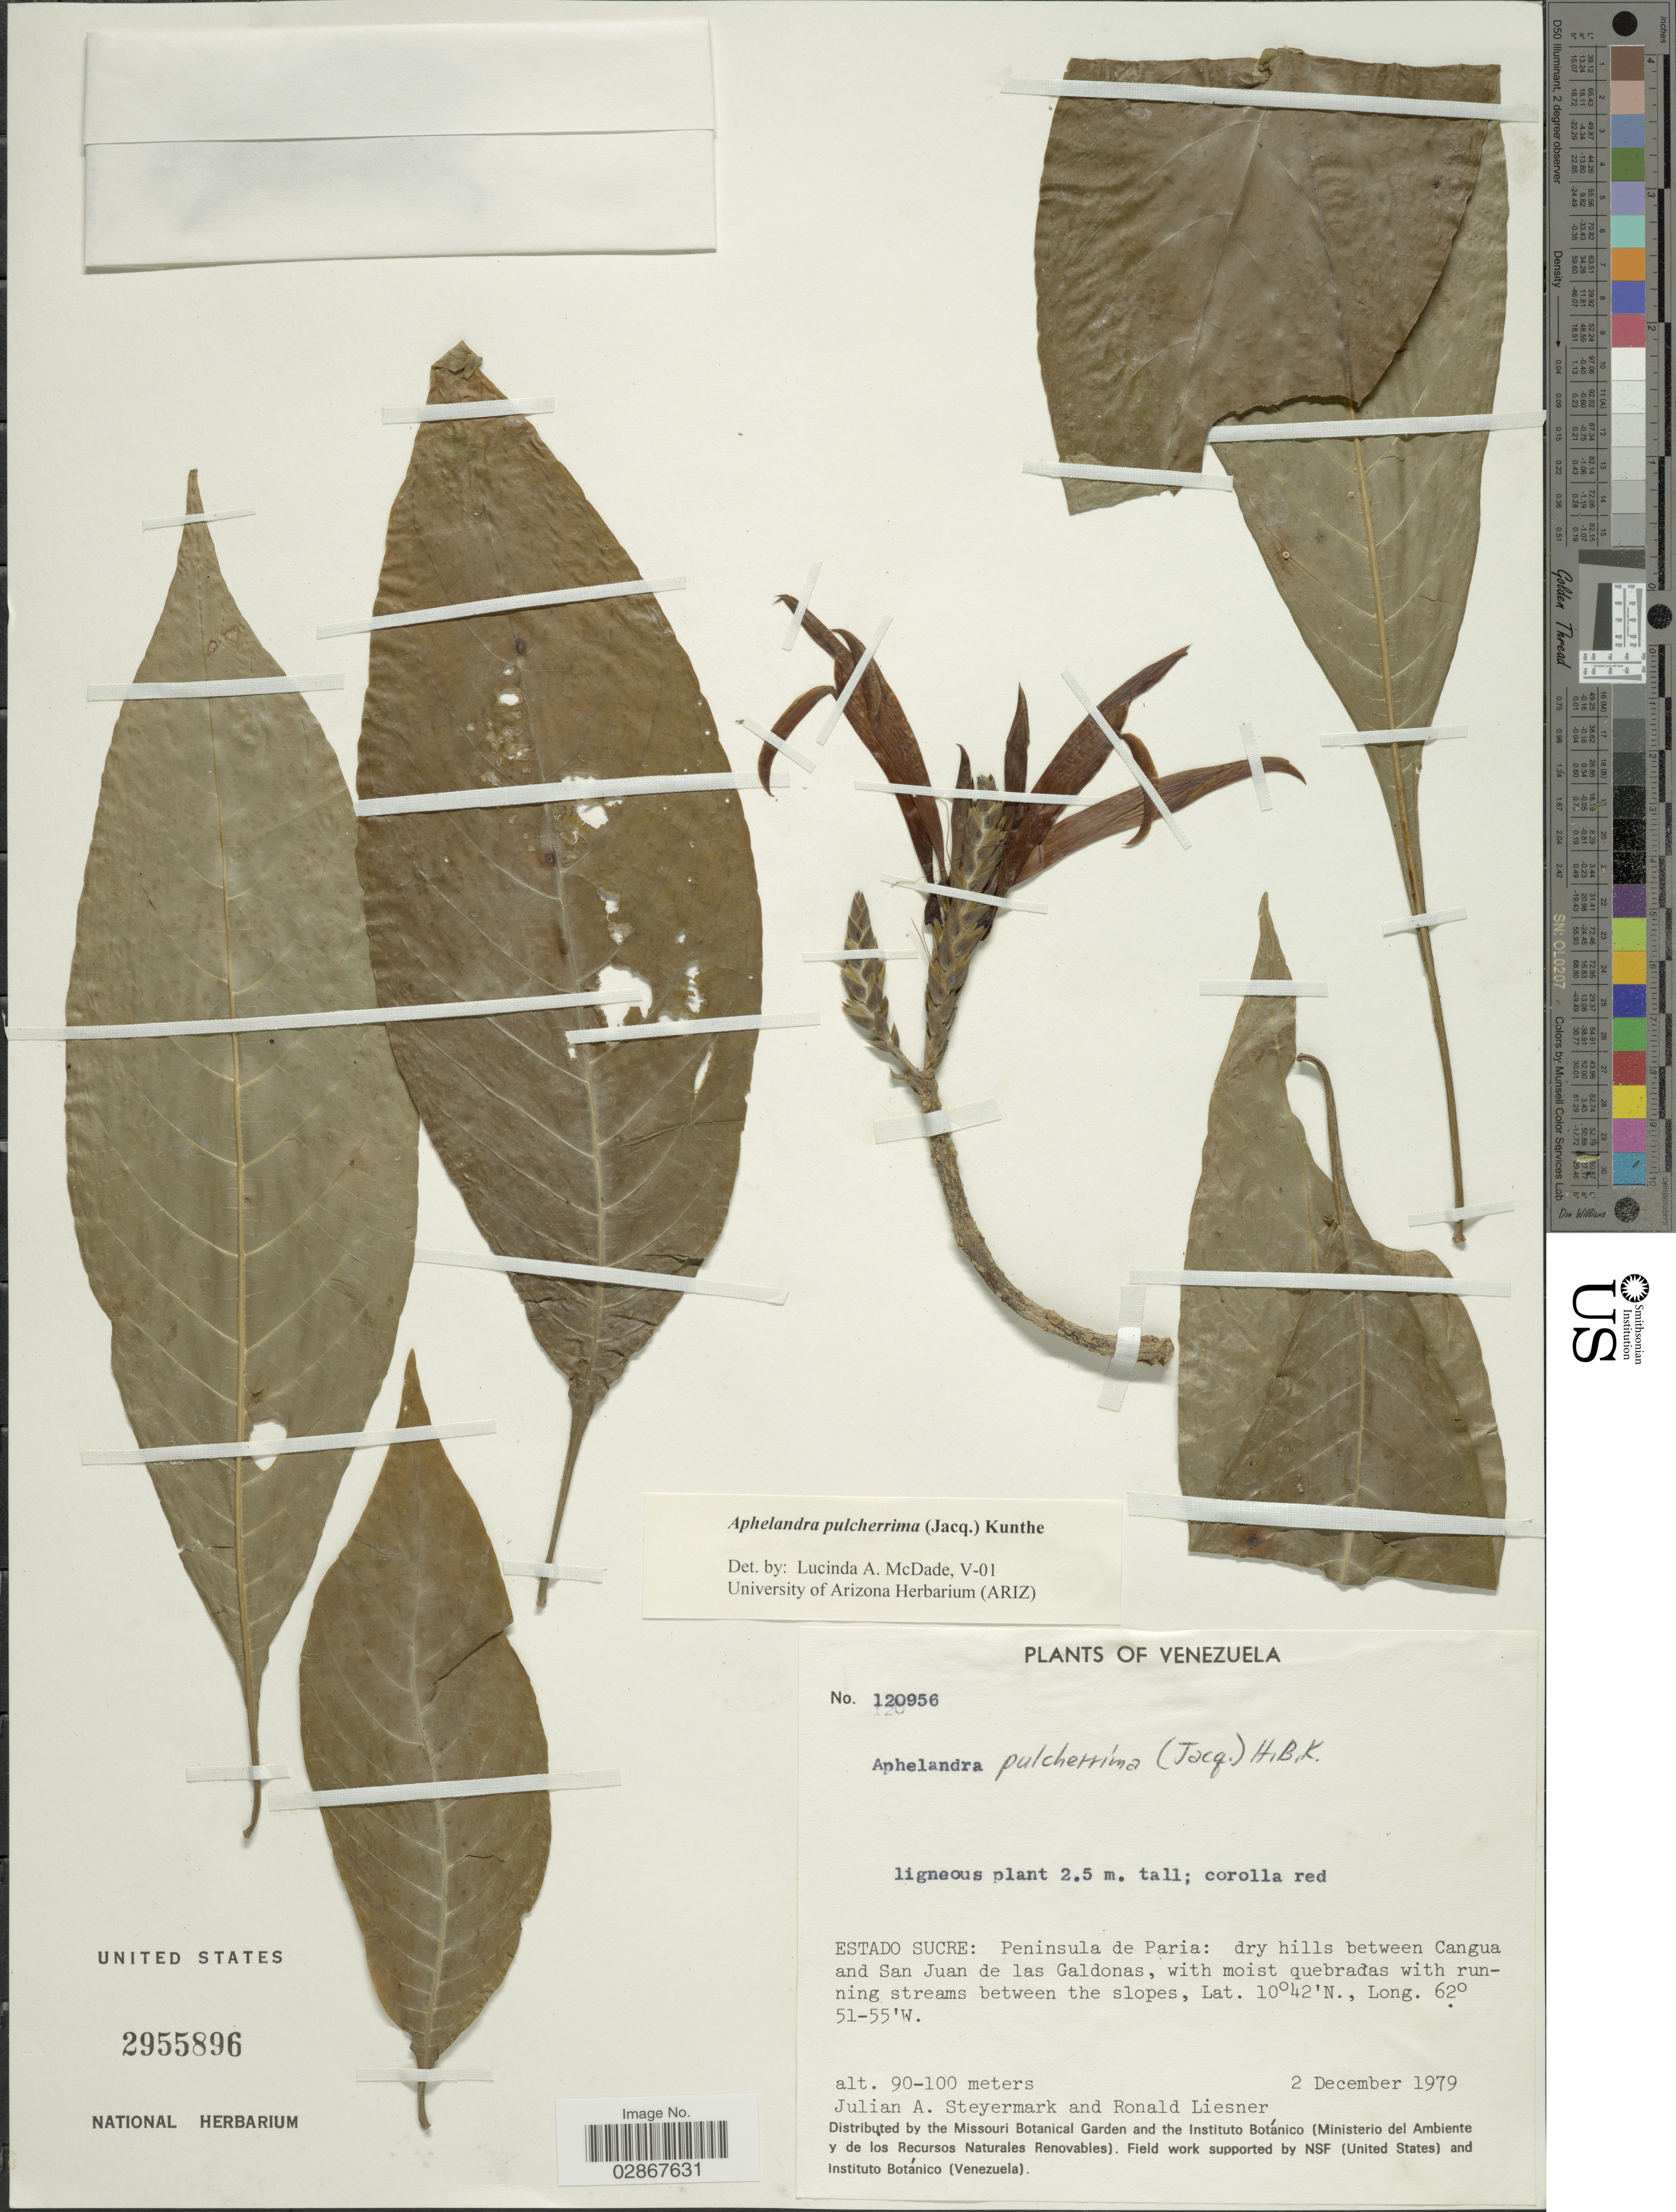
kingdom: Plantae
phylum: Tracheophyta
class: Magnoliopsida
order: Lamiales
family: Acanthaceae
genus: Aphelandra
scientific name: Aphelandra pulcherrima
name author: (Jacq.) Kunth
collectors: J. Steyermark & R. L. Liesner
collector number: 120956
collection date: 1979-12-02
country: Venezuela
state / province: Sucre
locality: Peninsula de Paria: dry hills between Cangua and San Juan de las Galdonas.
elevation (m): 90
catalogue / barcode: US 2955896